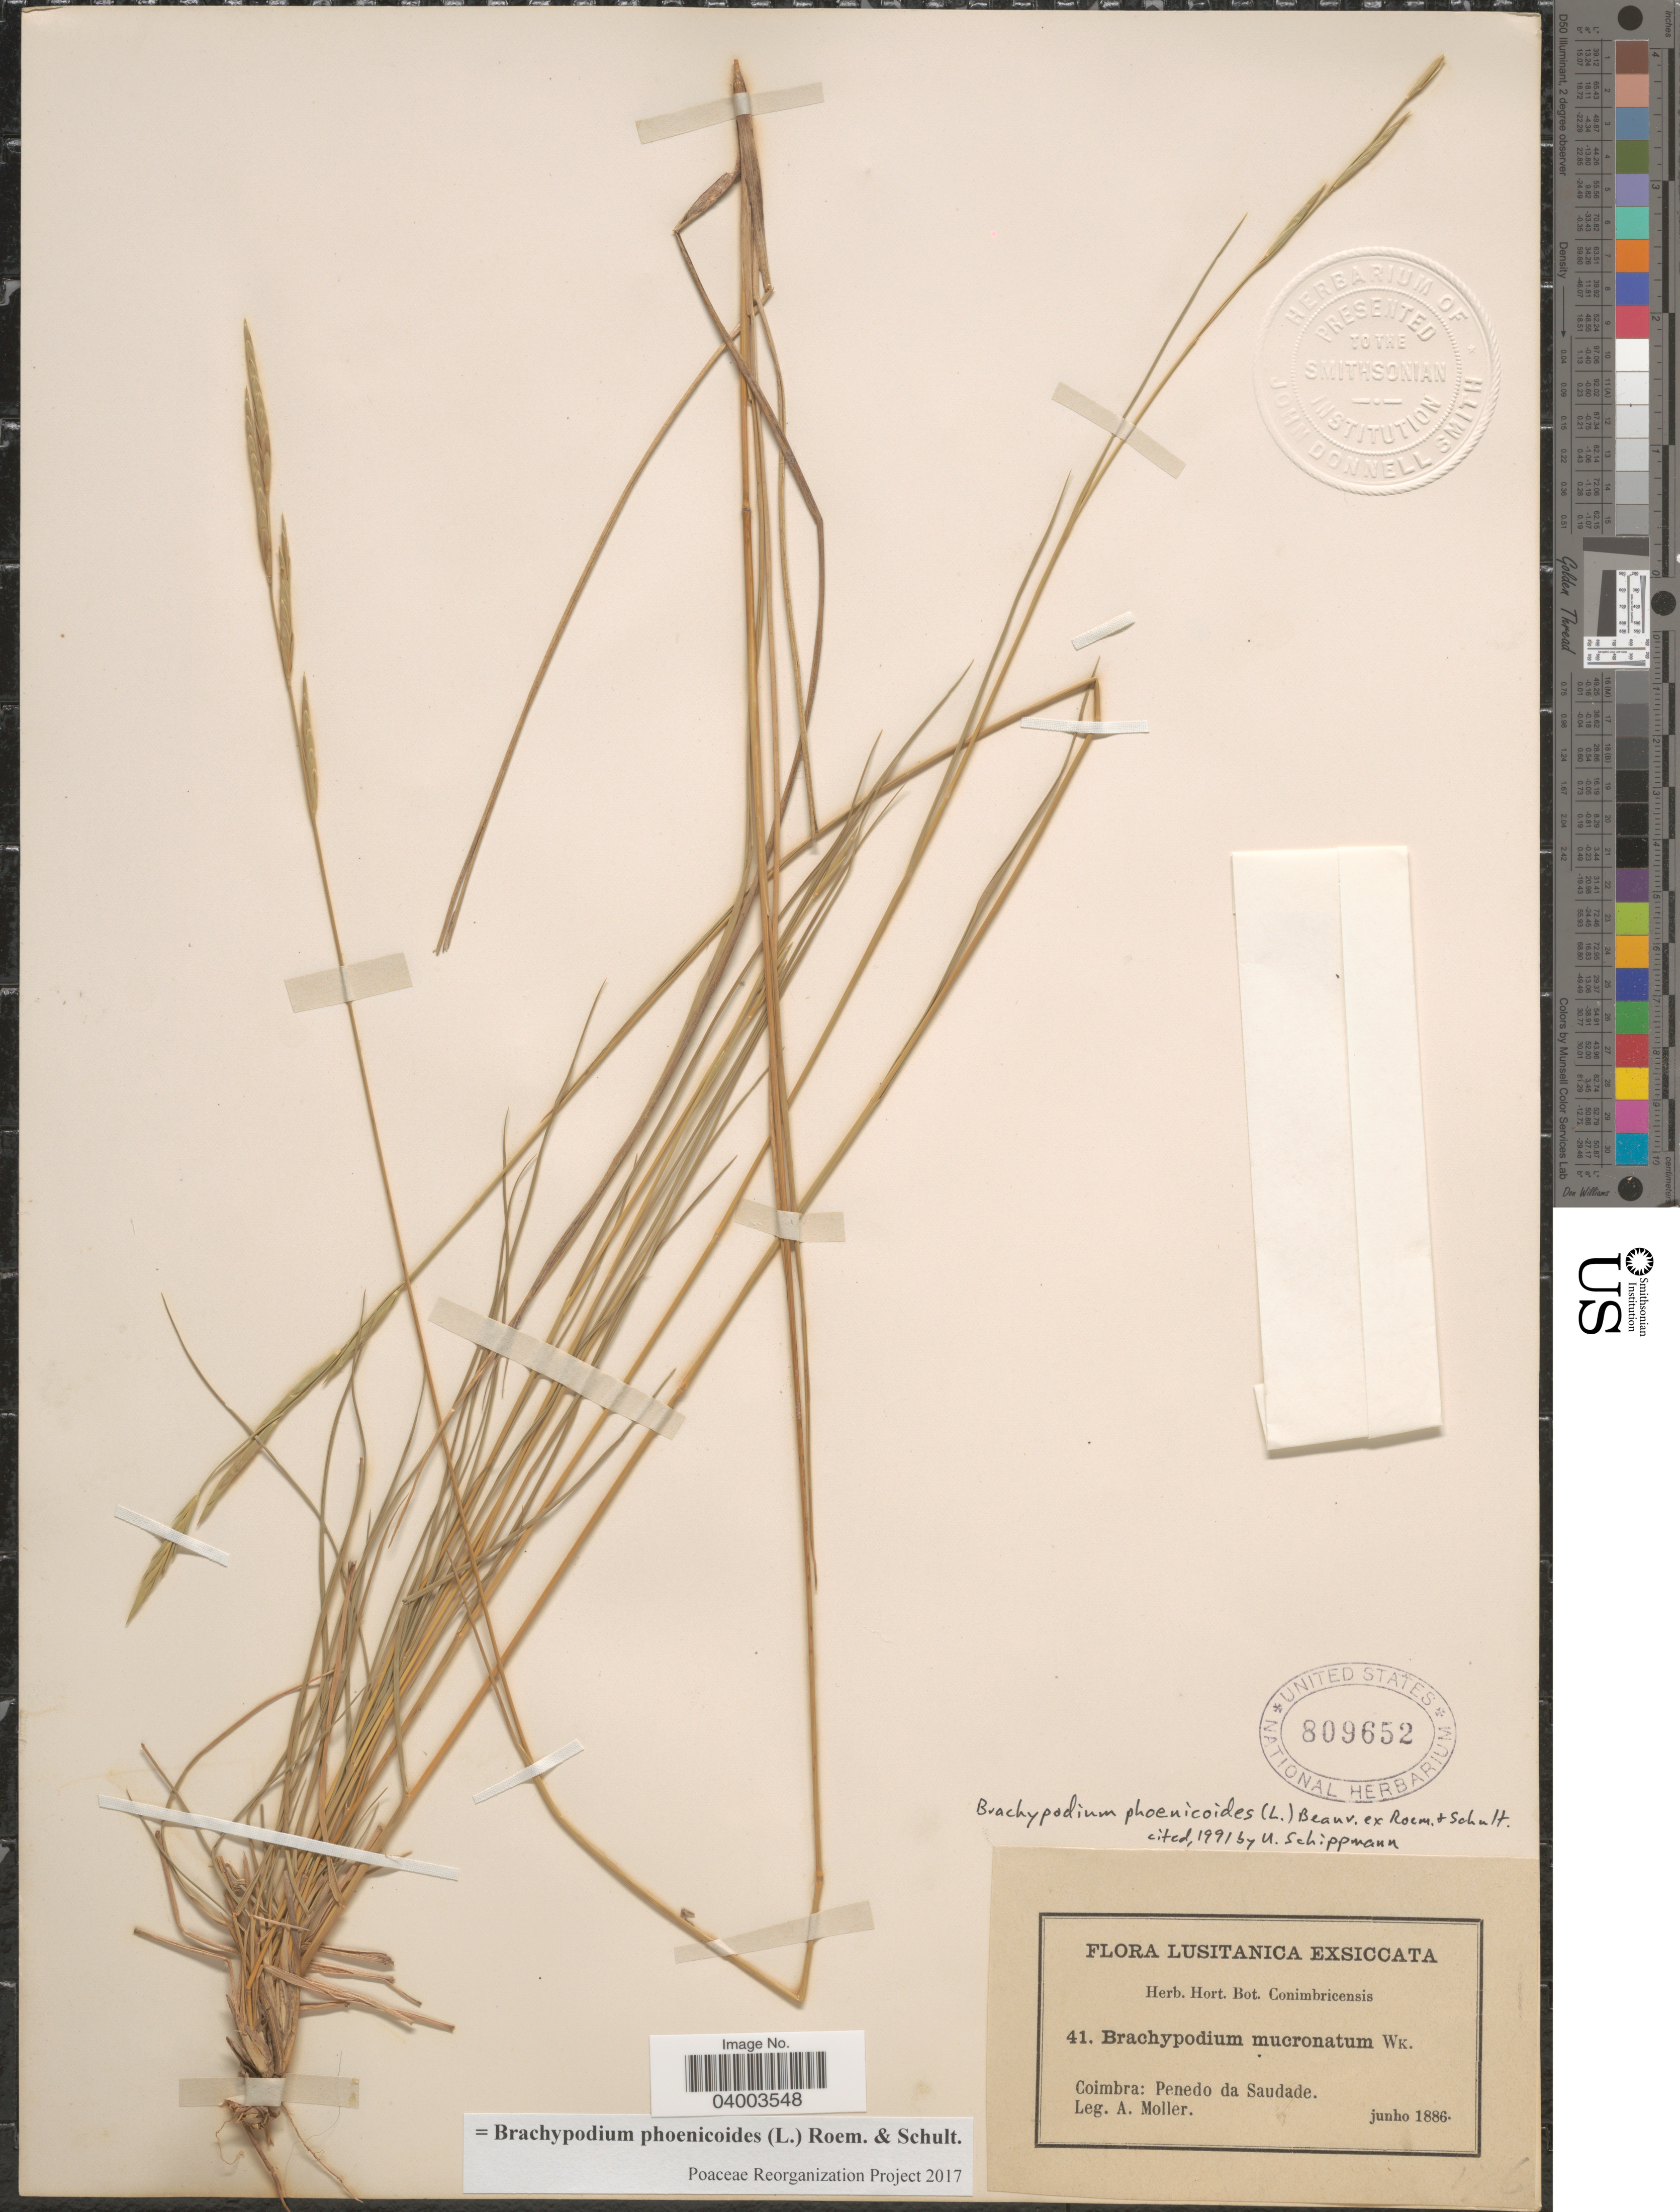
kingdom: Plantae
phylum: Tracheophyta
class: Liliopsida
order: Poales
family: Poaceae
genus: Brachypodium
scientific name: Brachypodium phoenicoides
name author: (L.) Roem. & Schult.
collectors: A. Moller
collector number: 41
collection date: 1886-06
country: Portugal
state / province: Coimbra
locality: Lusitanica. Penedo da Saudade.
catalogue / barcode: US 809652